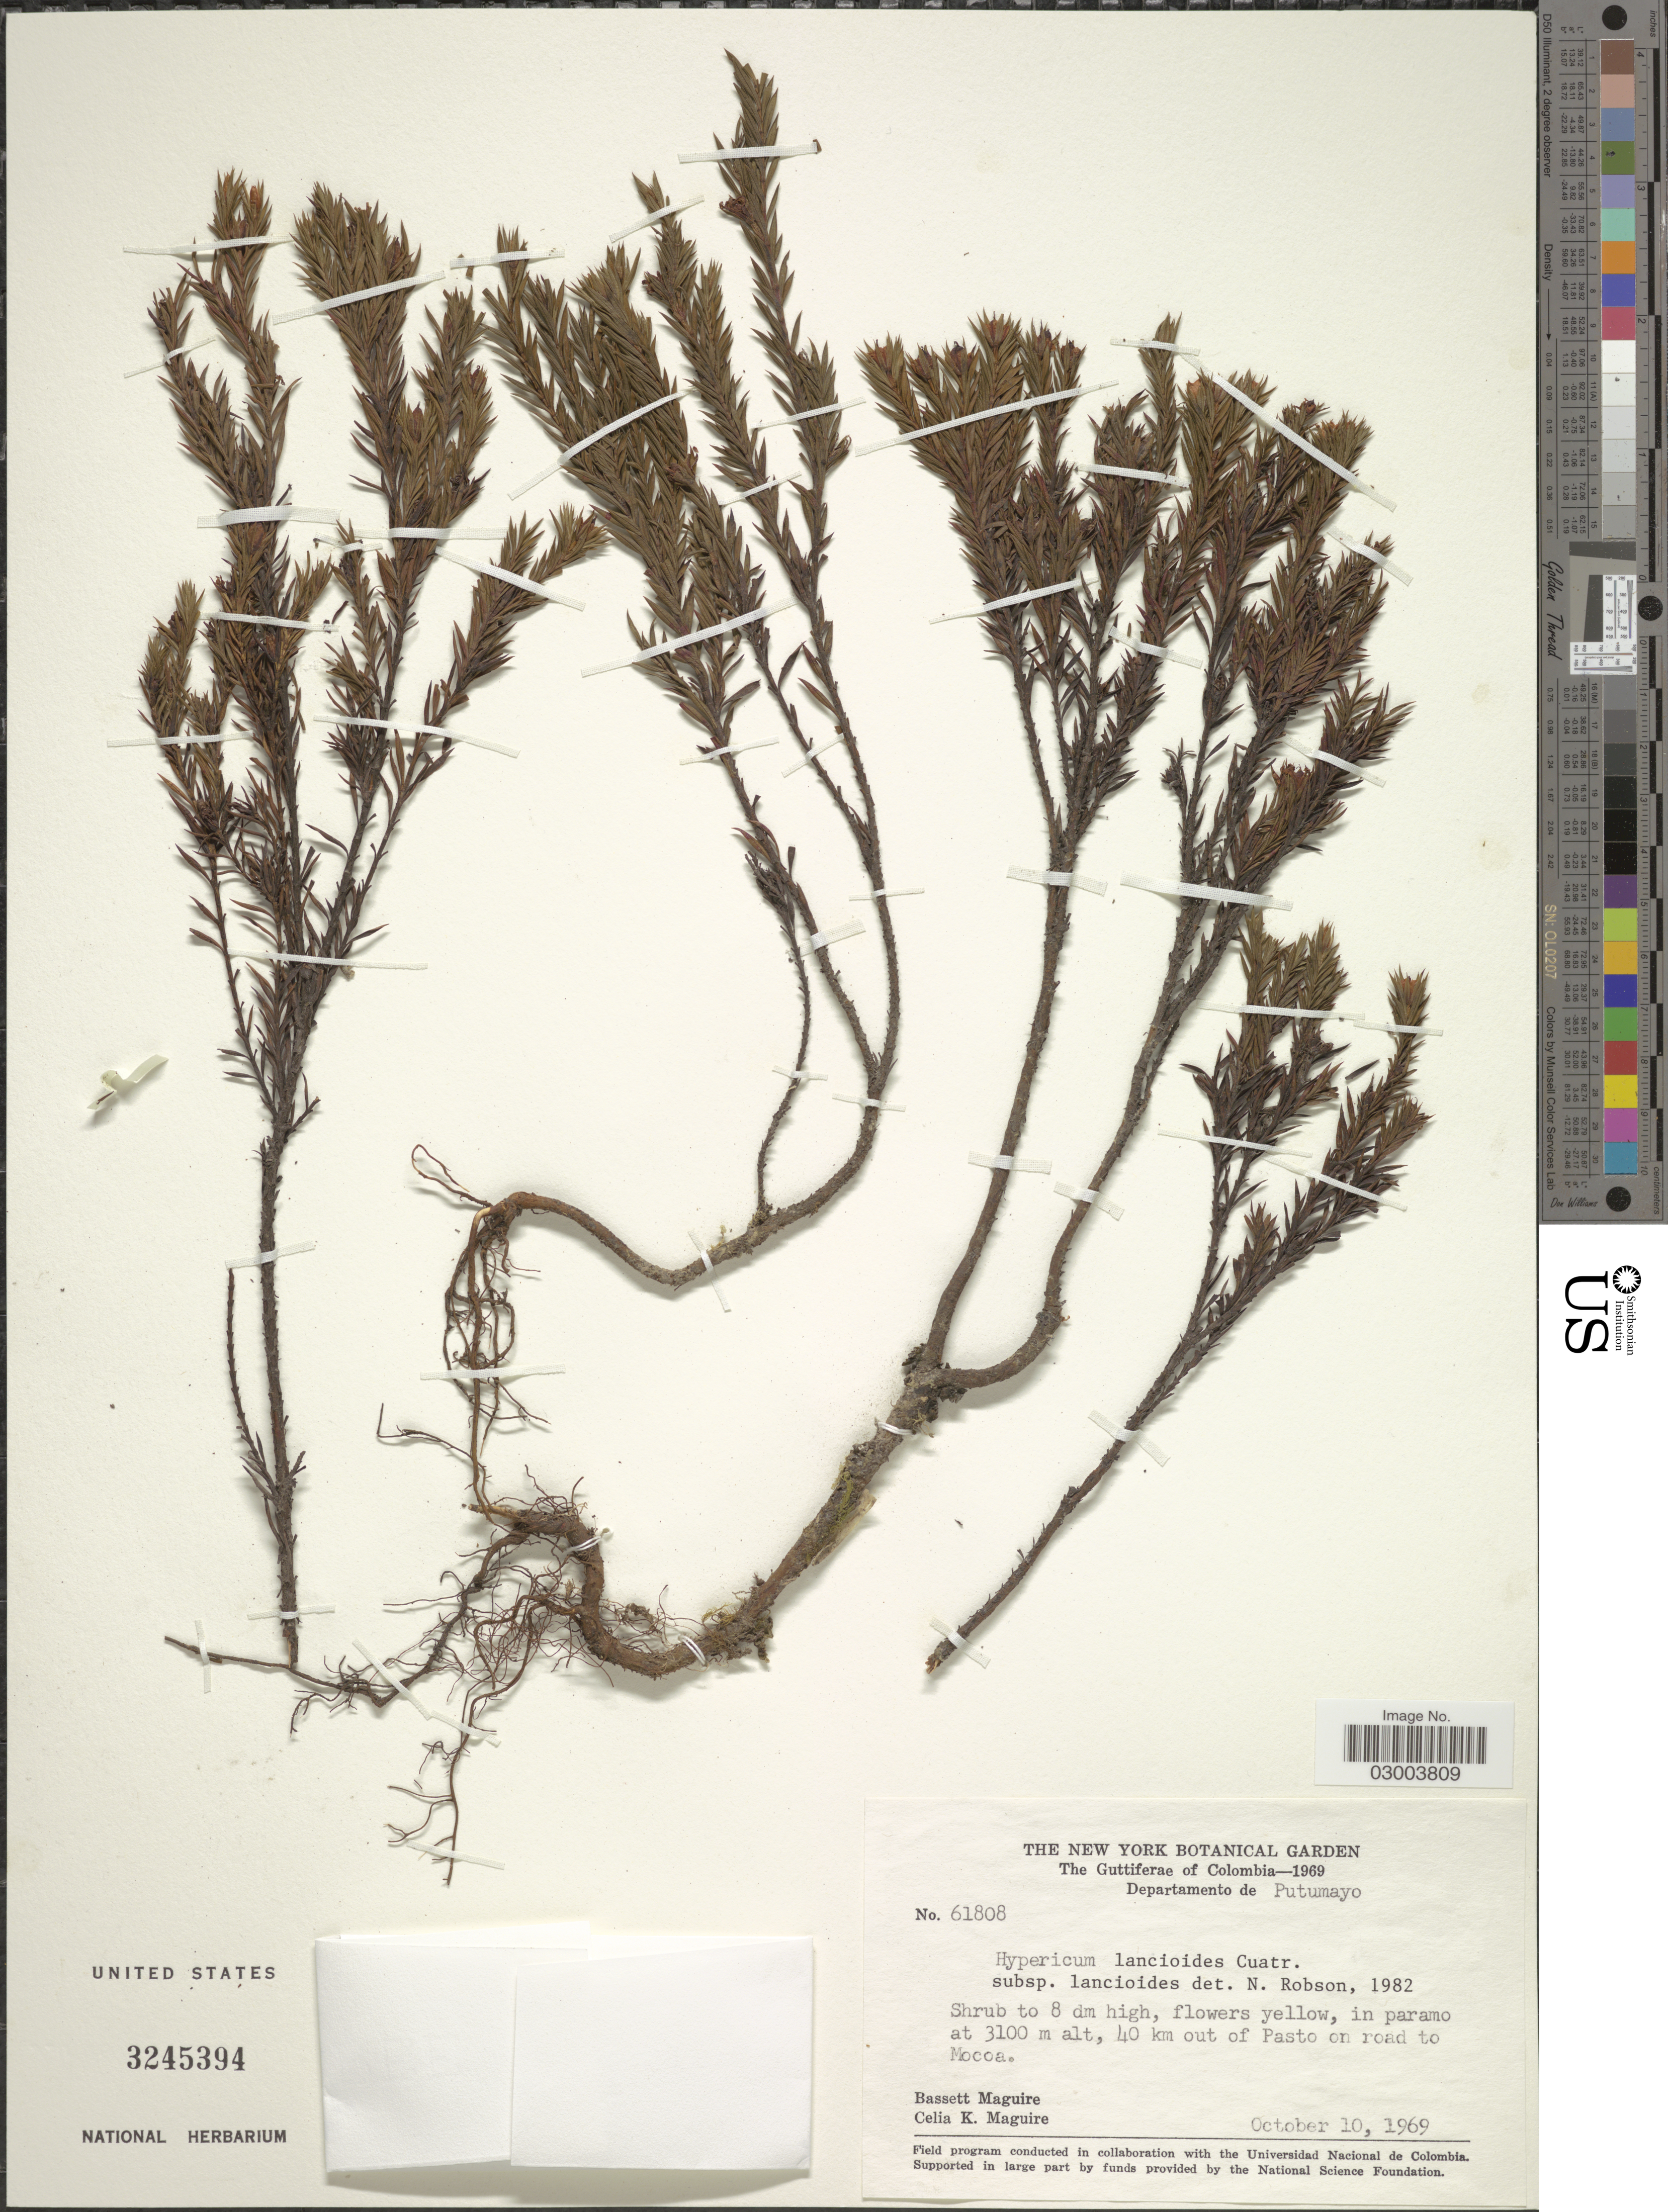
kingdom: Plantae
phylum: Tracheophyta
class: Magnoliopsida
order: Malpighiales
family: Hypericaceae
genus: Hypericum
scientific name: Hypericum lancioides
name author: Cuatrec.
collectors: B. Maguire & C. K. Maguire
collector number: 61808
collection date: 1969-10-10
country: Colombia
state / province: Putumayo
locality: The Guttiferae of Colombia, Departamento de Putumayo, 40 km out of Pasto on road to Mocoa.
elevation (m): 3100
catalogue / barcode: US 3245394